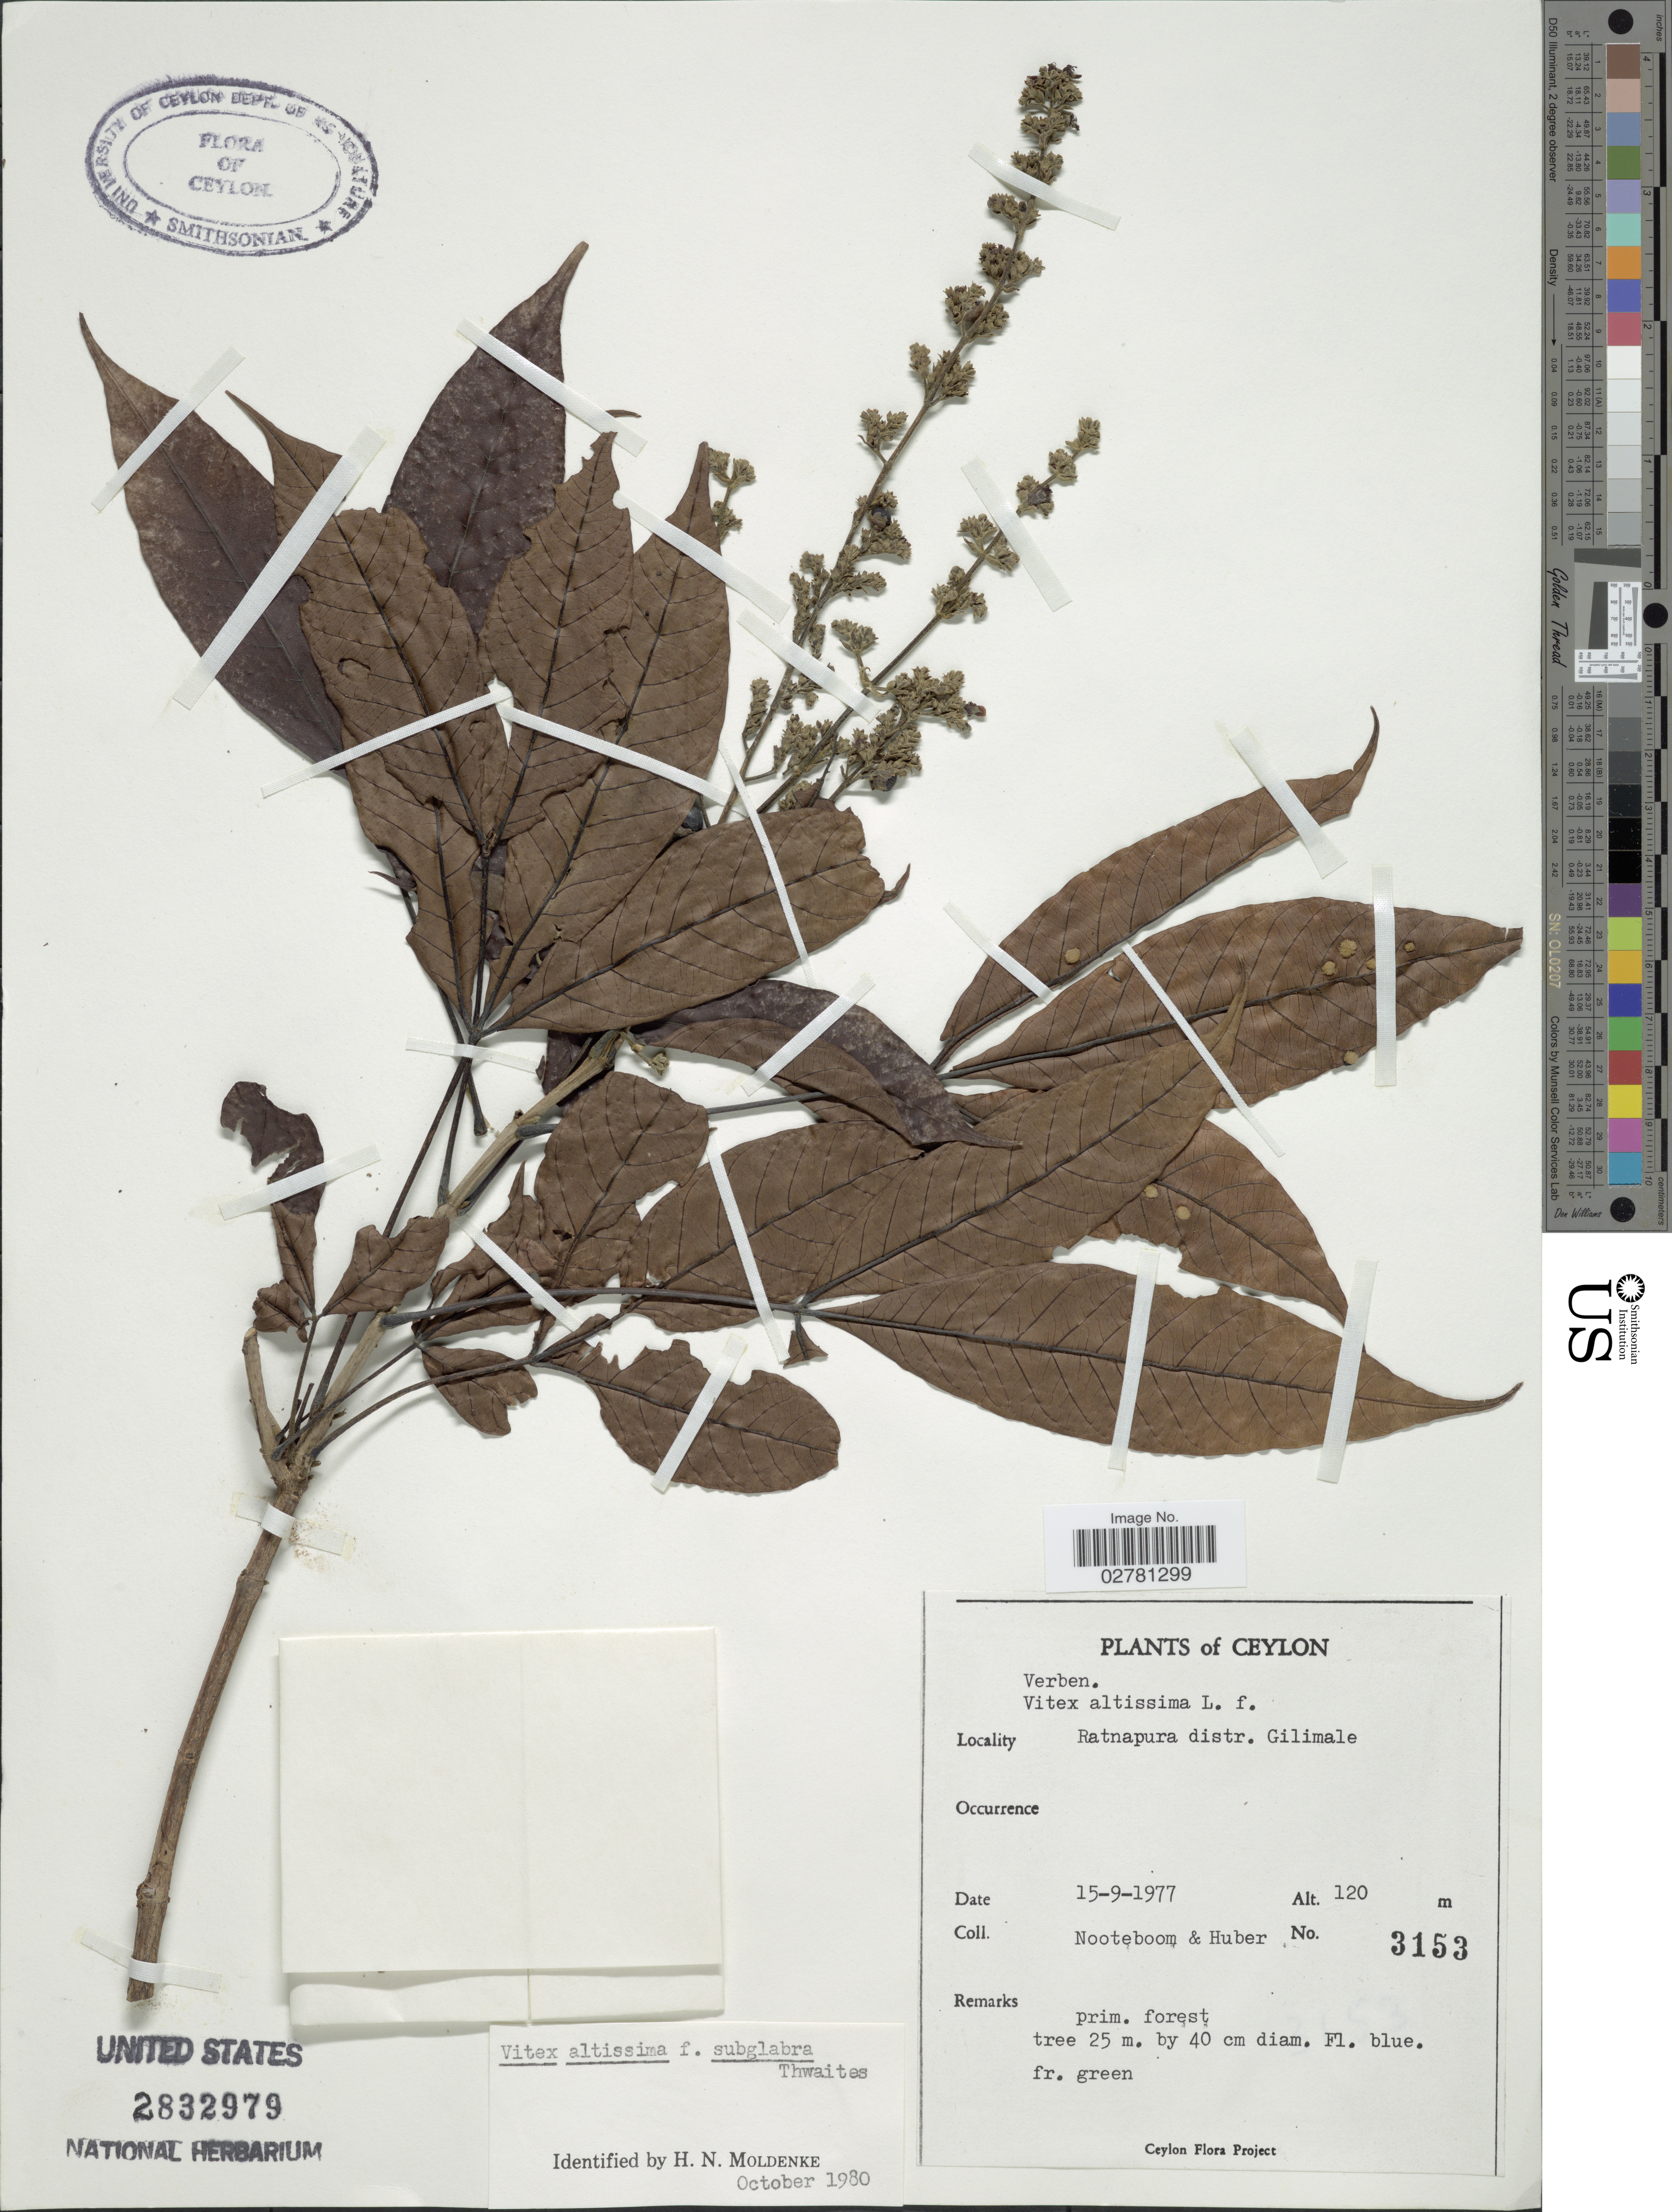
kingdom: Plantae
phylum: Tracheophyta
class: Magnoliopsida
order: Lamiales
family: Lamiaceae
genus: Vitex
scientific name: Vitex altissima f. subglabra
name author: C.B. Clarke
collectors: Nooteboom, -- & Huber, --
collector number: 3153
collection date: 1977-09-15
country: Sri Lanka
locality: Ceylon. Ratnapura distr. Gilimale.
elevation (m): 120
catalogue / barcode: US 2832979